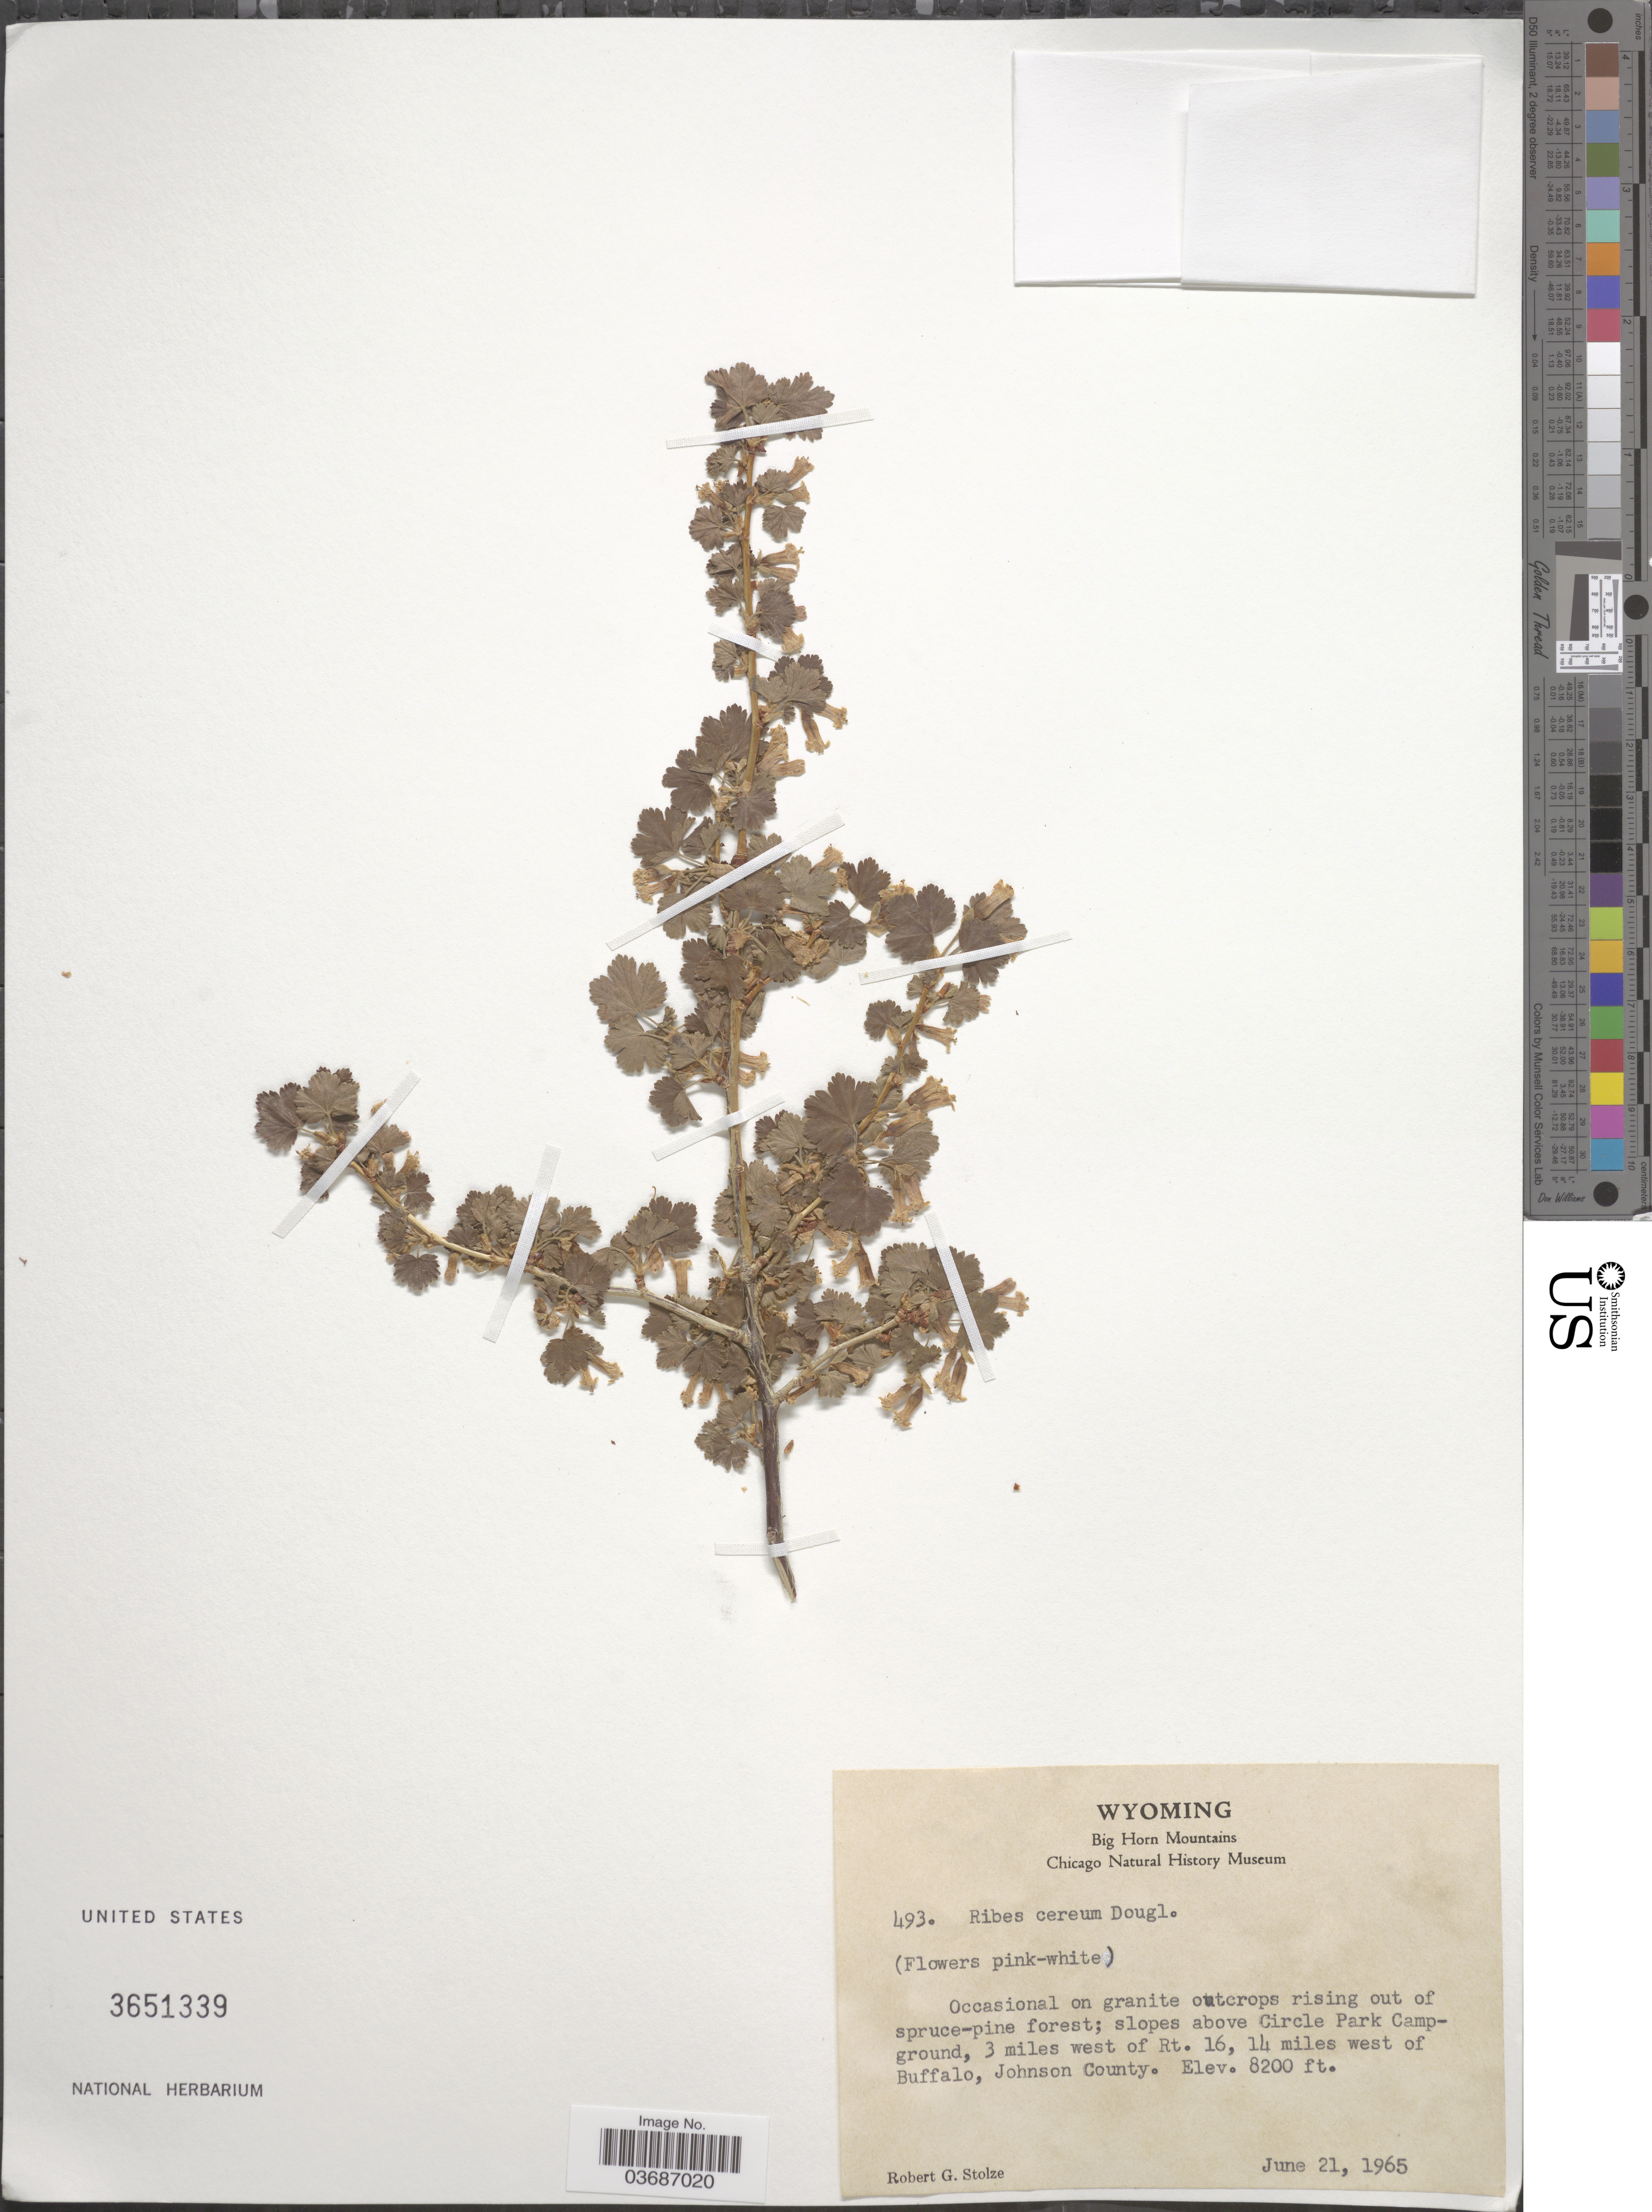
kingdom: Plantae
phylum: Tracheophyta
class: Magnoliopsida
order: Saxifragales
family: Grossulariaceae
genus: Ribes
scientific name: Ribes cereum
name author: Douglas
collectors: R. G. Stolze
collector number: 493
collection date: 1965-06-21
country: United States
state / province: Wyoming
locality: Big Horn Mountains. Slopes above Circle Park Campground, 3 miles west of Rt. 16, 14 miles west of Buffalo, Johnson County.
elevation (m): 2499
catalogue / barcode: US 3651339